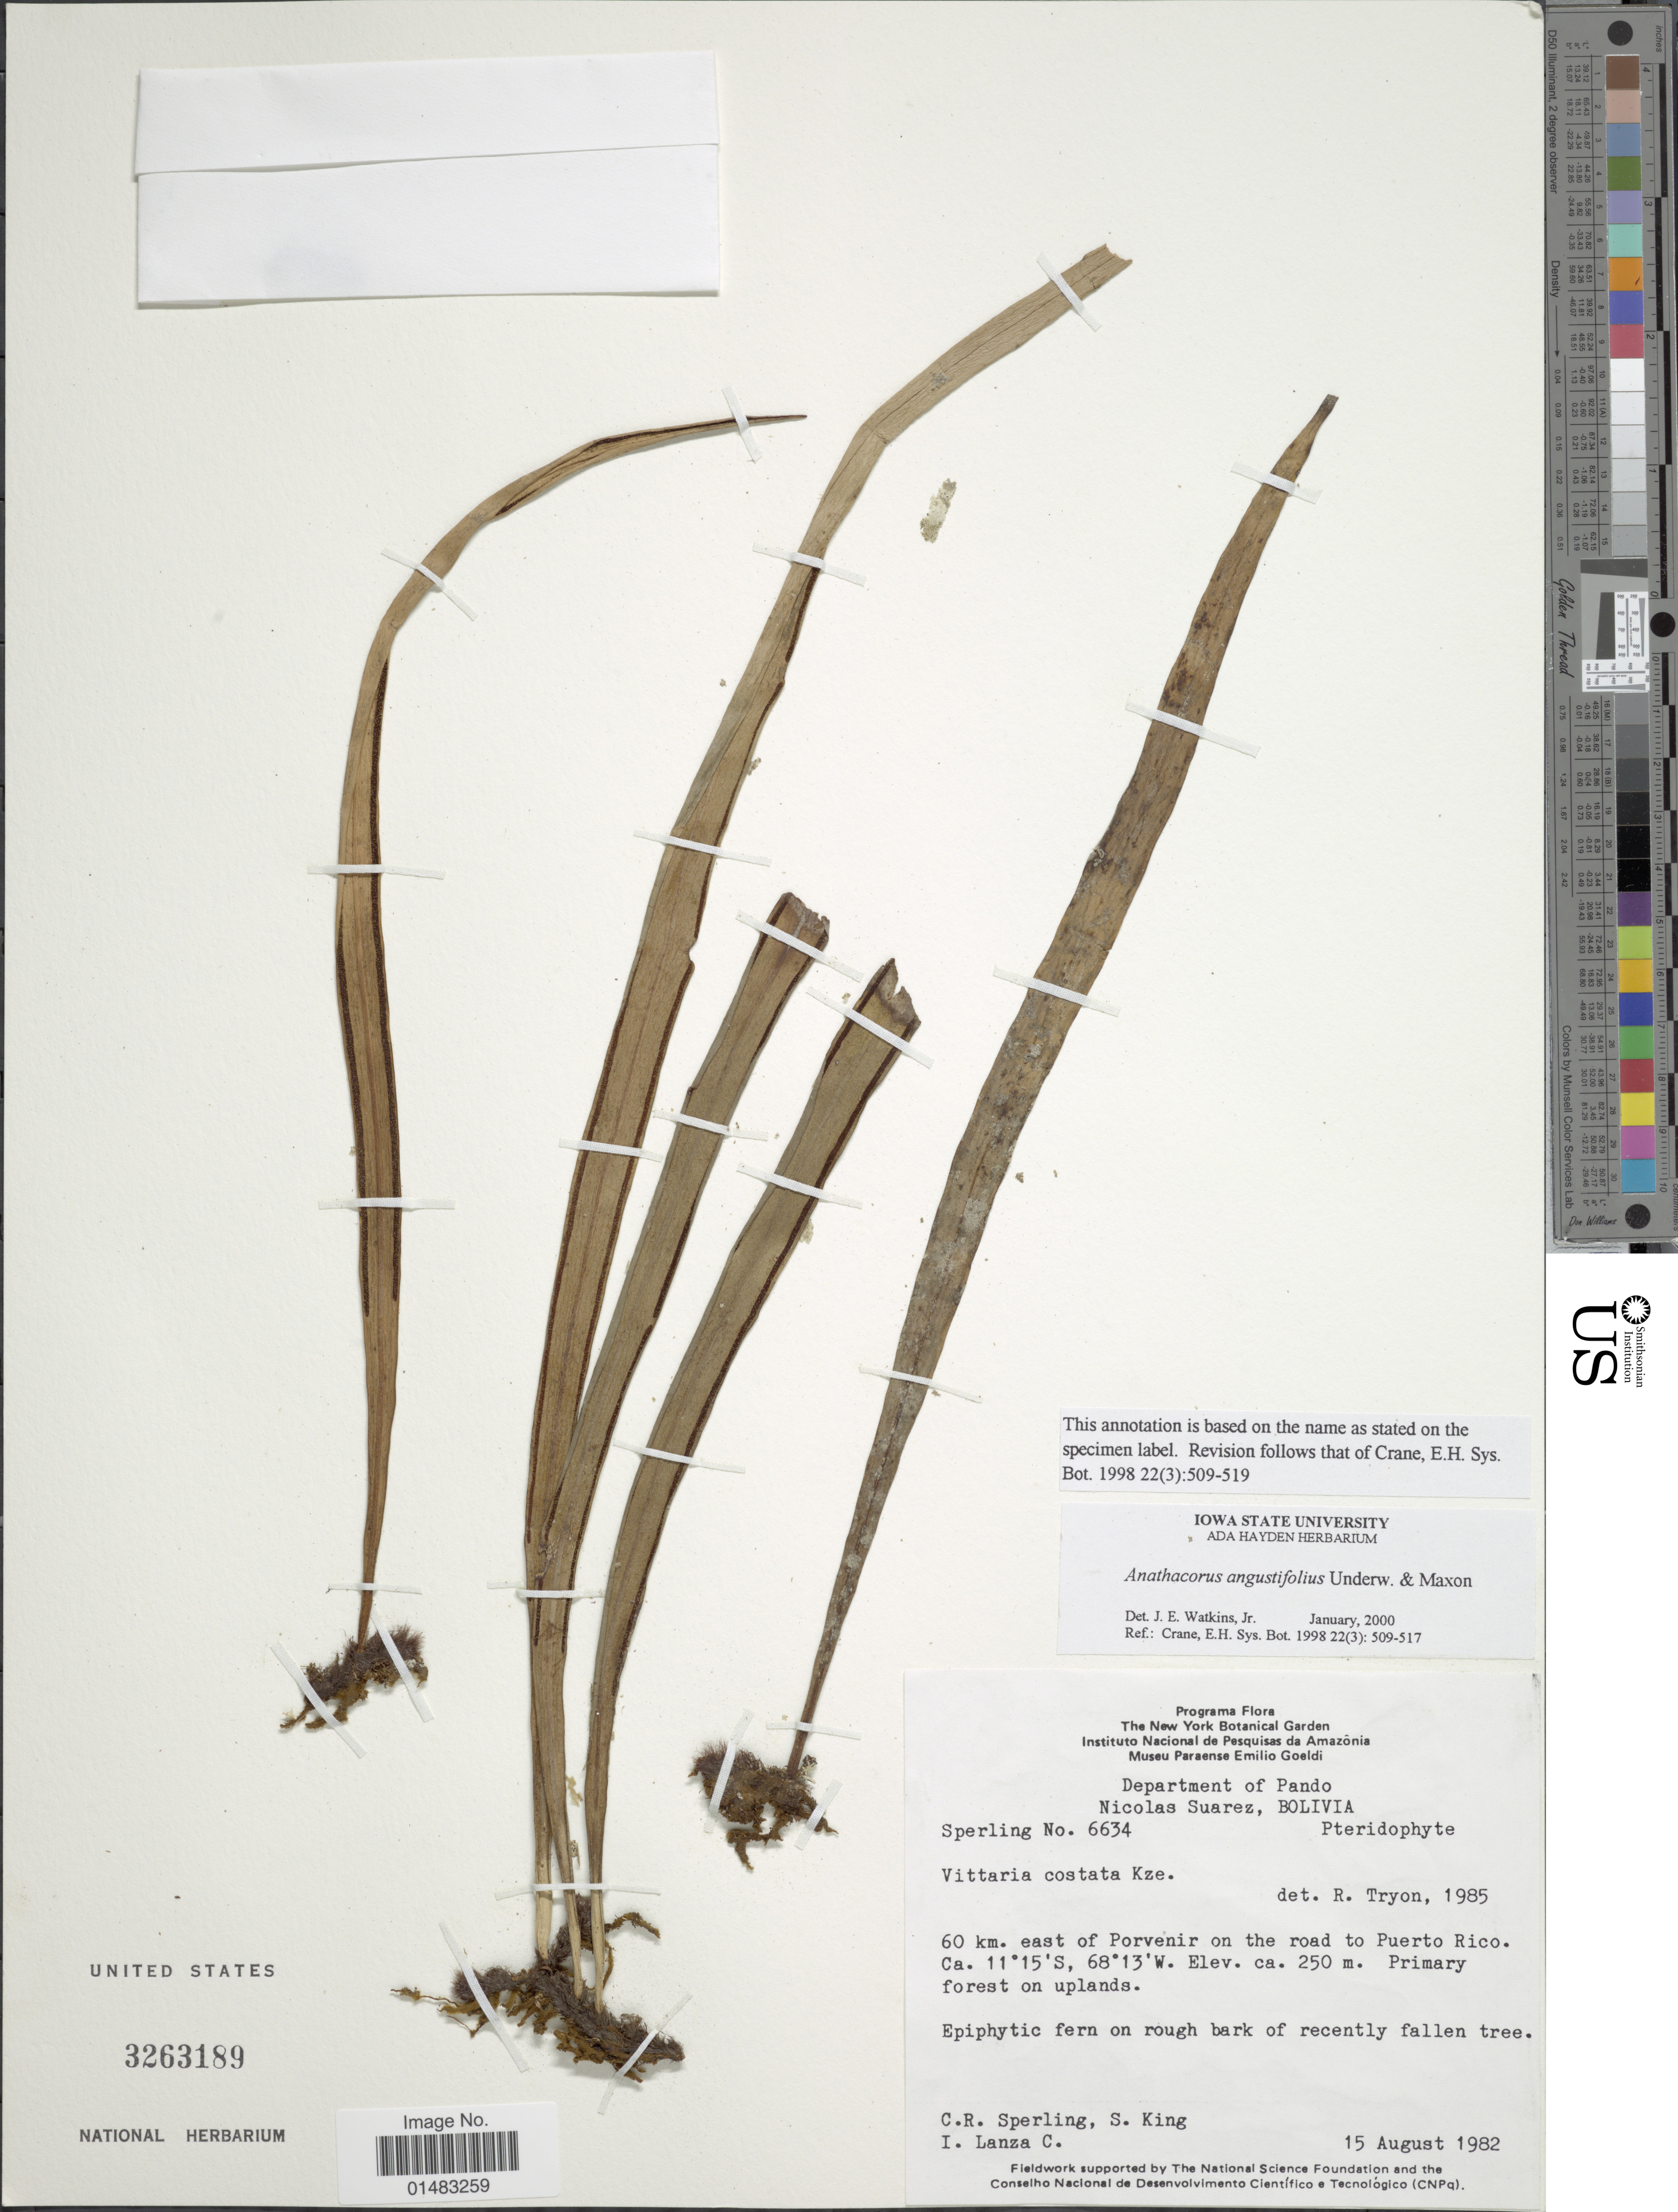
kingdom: Plantae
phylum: Tracheophyta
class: Polypodiopsida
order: Polypodiales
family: Pteridaceae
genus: Ananthacorus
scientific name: Ananthacorus angustifolius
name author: (Sw.) Underw. & Maxon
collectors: C. R. Sperling, S. King & M. Molina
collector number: Sperling 6634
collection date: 1982-08-15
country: Bolivia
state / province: Pando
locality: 60 km. east of Porvenir on the road to Puerto Rico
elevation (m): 250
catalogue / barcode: US 3263189